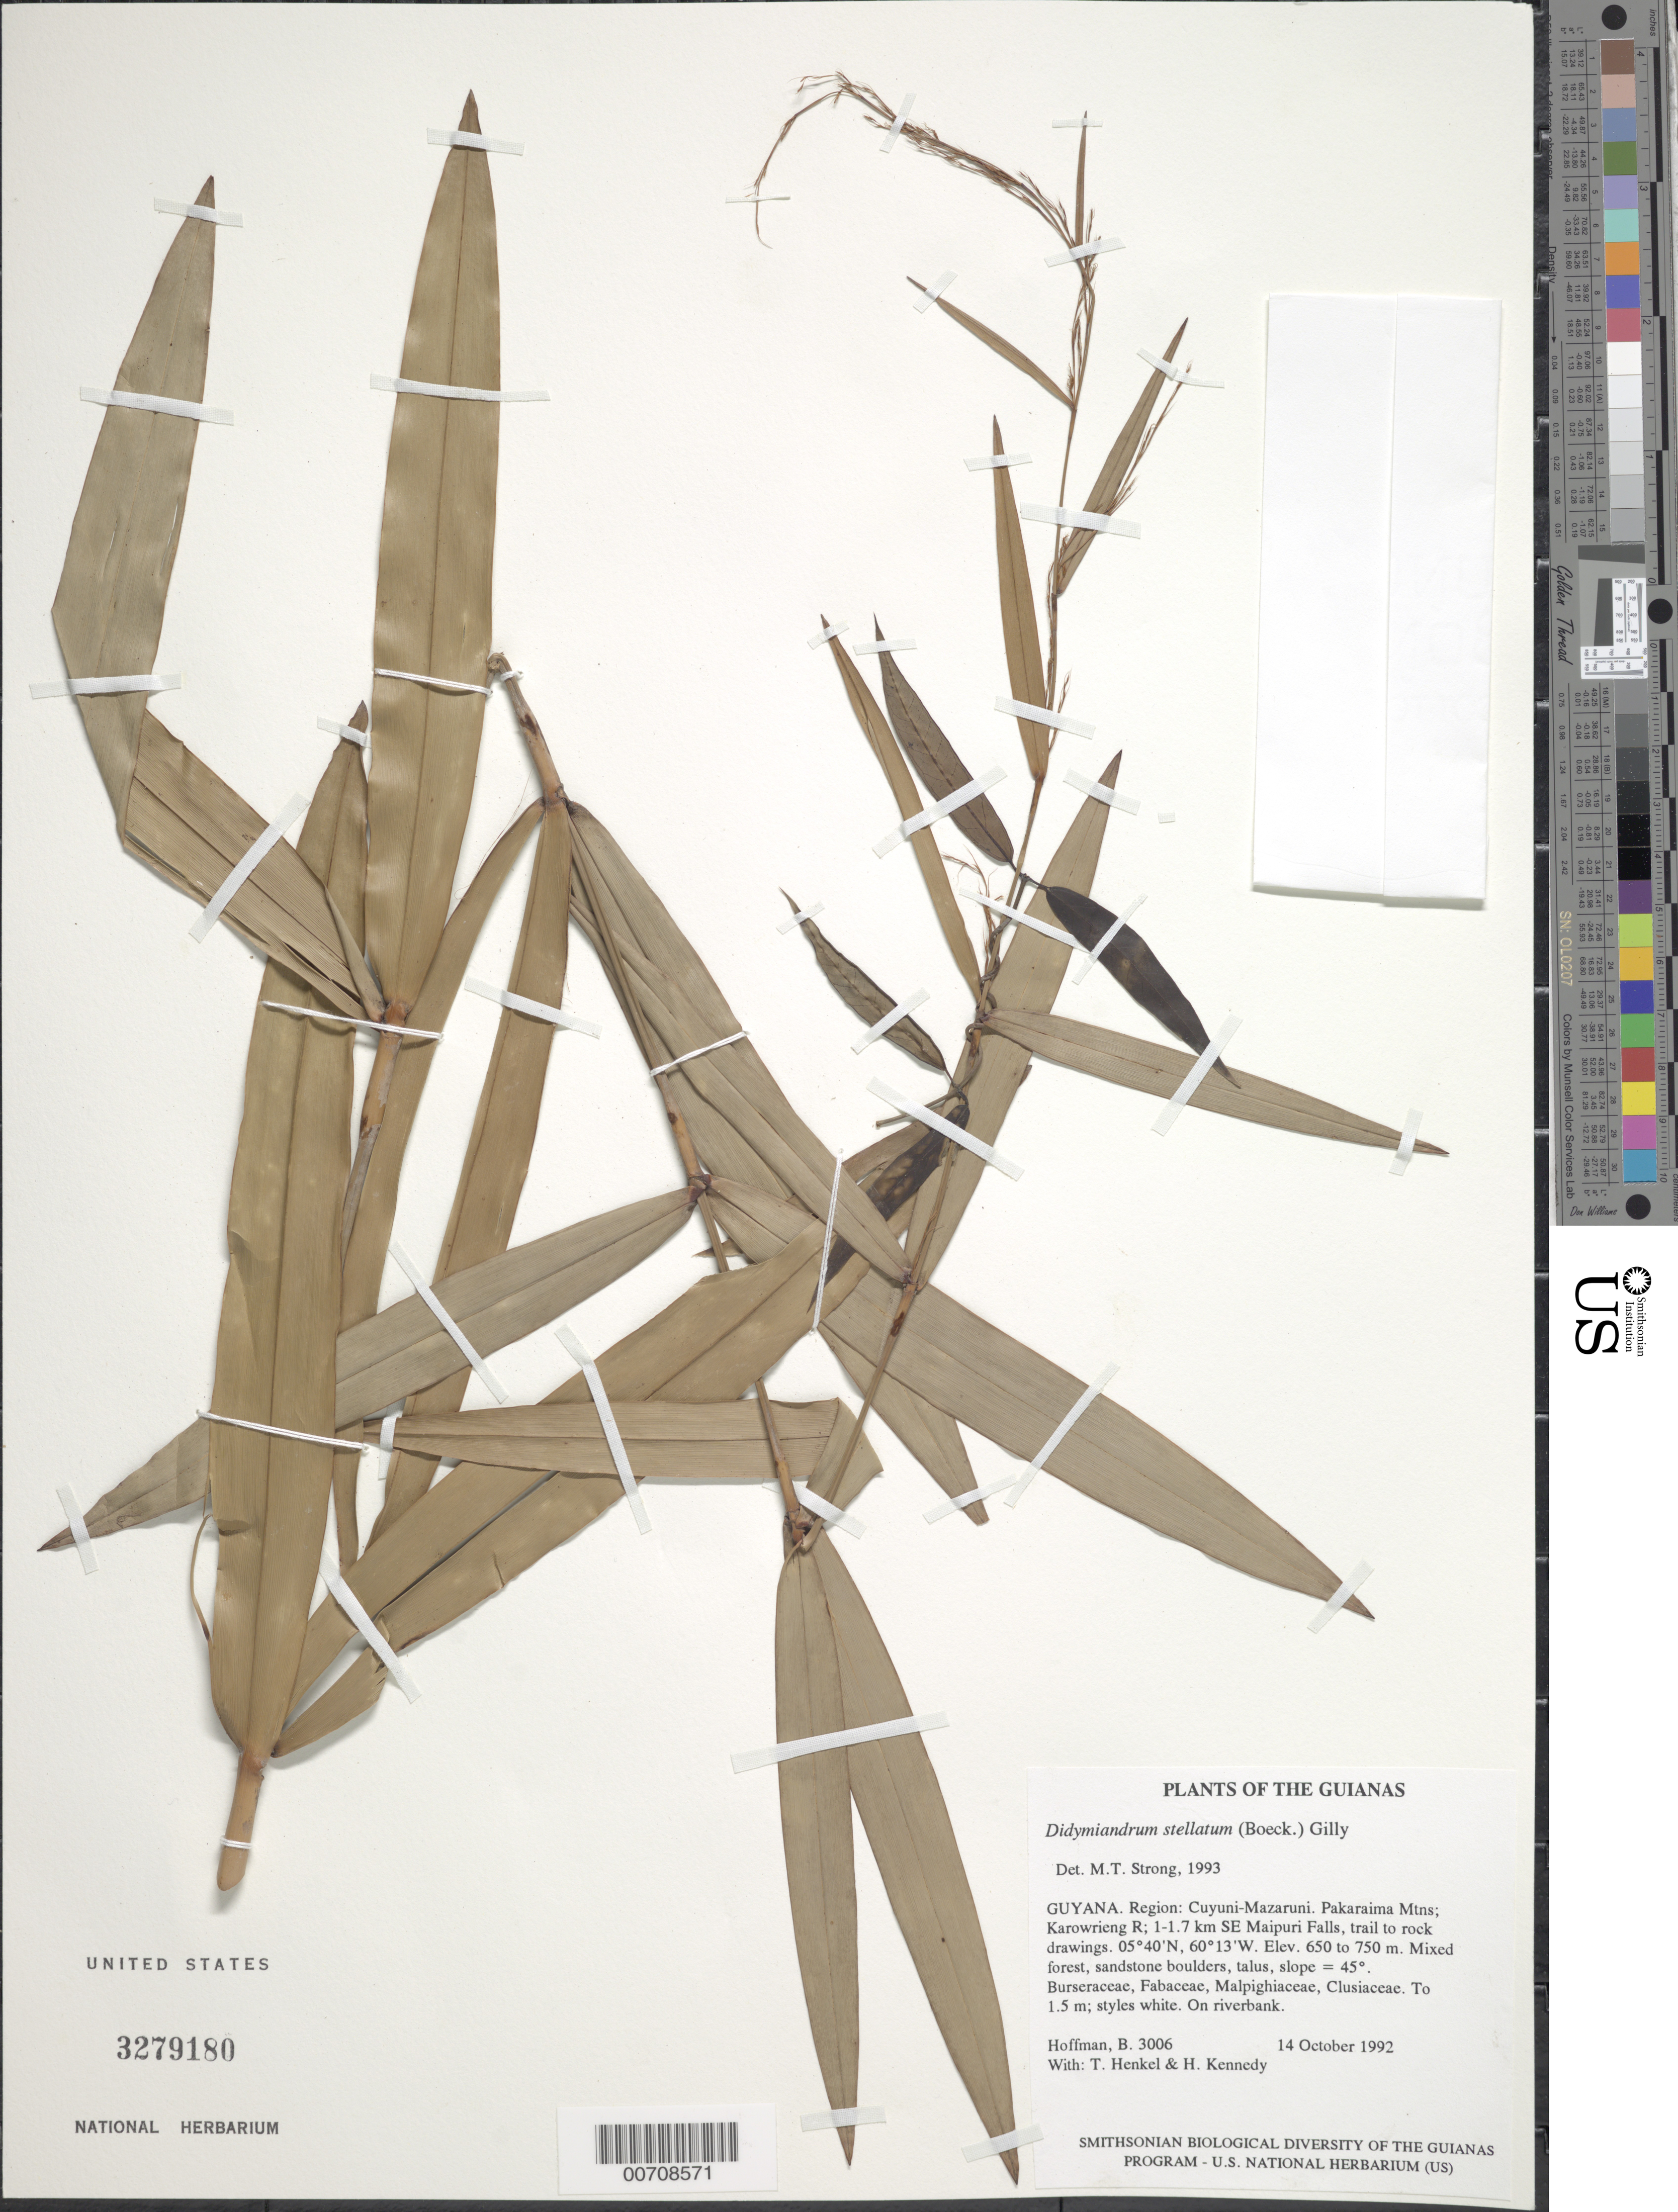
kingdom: Plantae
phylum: Tracheophyta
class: Liliopsida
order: Poales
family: Cyperaceae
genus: Didymiandrum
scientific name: Didymiandrum stellatum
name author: (Boeckeler) Gilly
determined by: Strong, M. T., (US), Smithsonian Institution - National Museum of Natural History (UNITED STATES)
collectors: B. Hoffman, T. Henkel & H. Kennedy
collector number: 3006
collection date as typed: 14 October 1992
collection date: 1992-10-14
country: Guyana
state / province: Cuyuni-Mazaruni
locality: Pakaraima Mountains; Karowrieng River; 1-1.7 km SE of Maipuri Falls, trail to rock drawings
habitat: Mixed forest, sandstone boulders, talus, slope 45°. Burseraceae, Fabaceae, Malpighiaceae, Clusiaceae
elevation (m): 650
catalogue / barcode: US 3279180